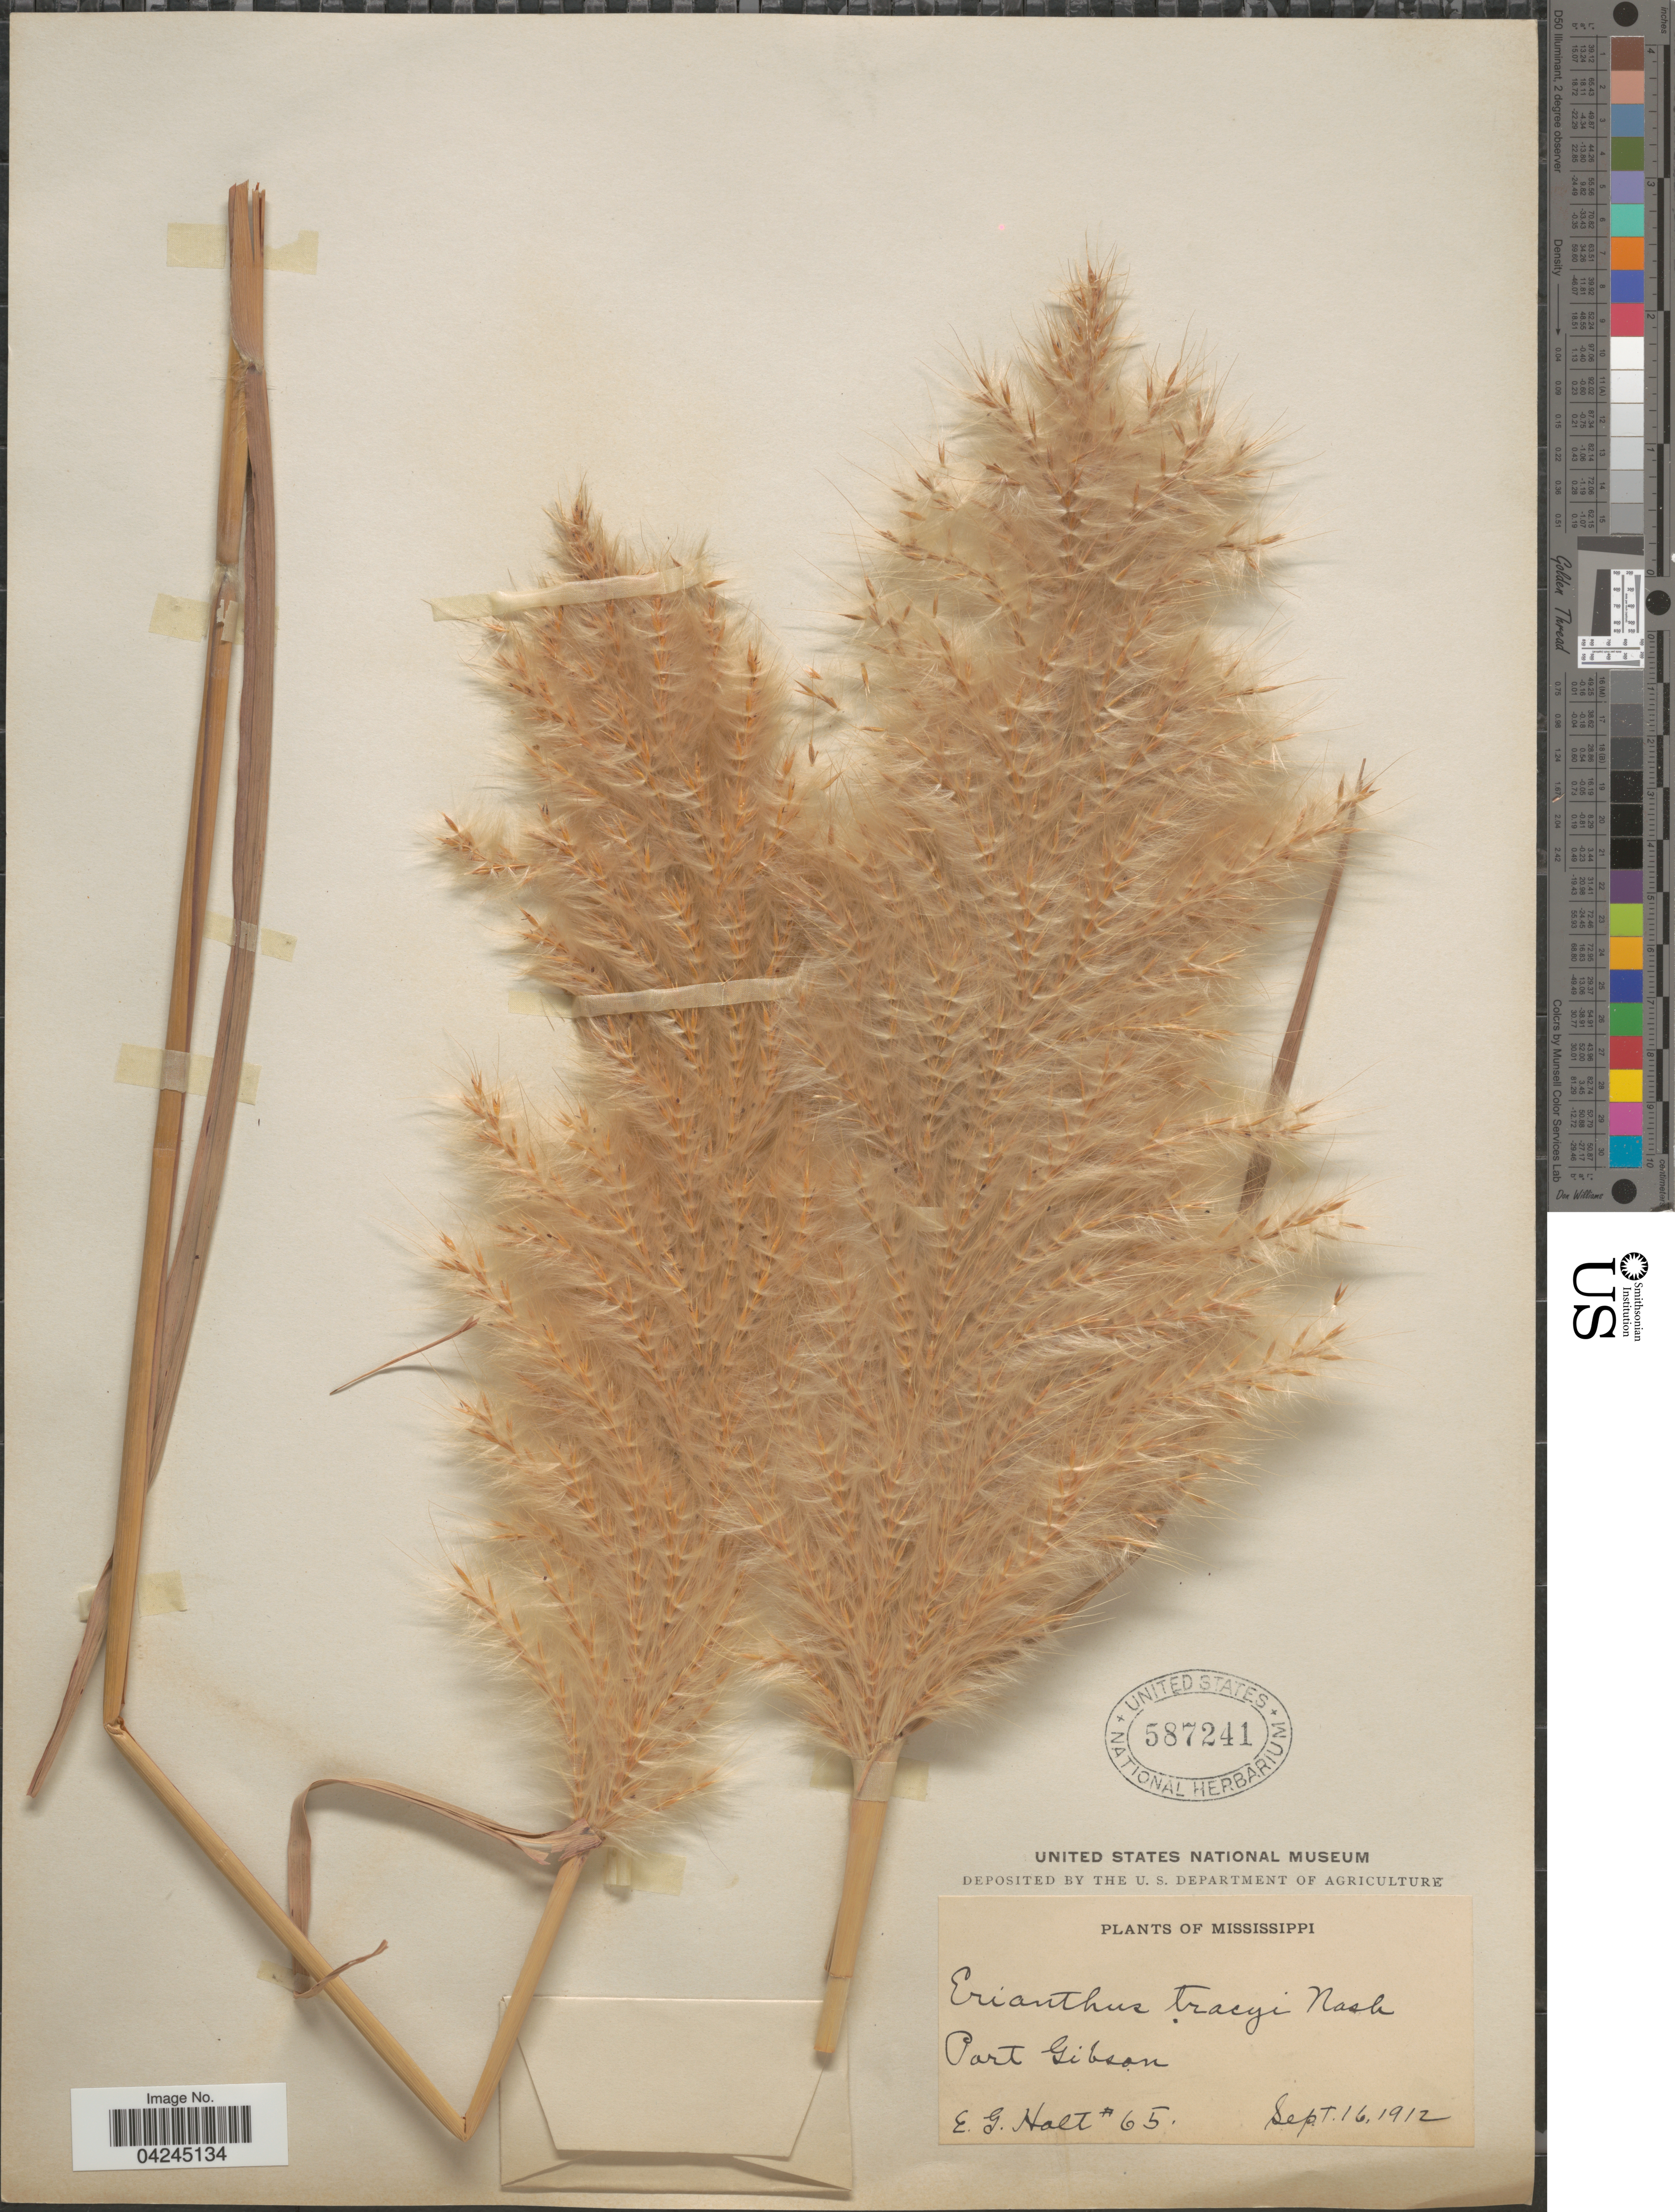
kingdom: Plantae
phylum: Tracheophyta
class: Liliopsida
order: Poales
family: Poaceae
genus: Erianthus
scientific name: Erianthus giganteus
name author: (Walter) P. Beauv.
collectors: E. G. Holt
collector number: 65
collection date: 1912-09-16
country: United States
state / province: Mississippi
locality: Port Gibson.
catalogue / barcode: US 587241